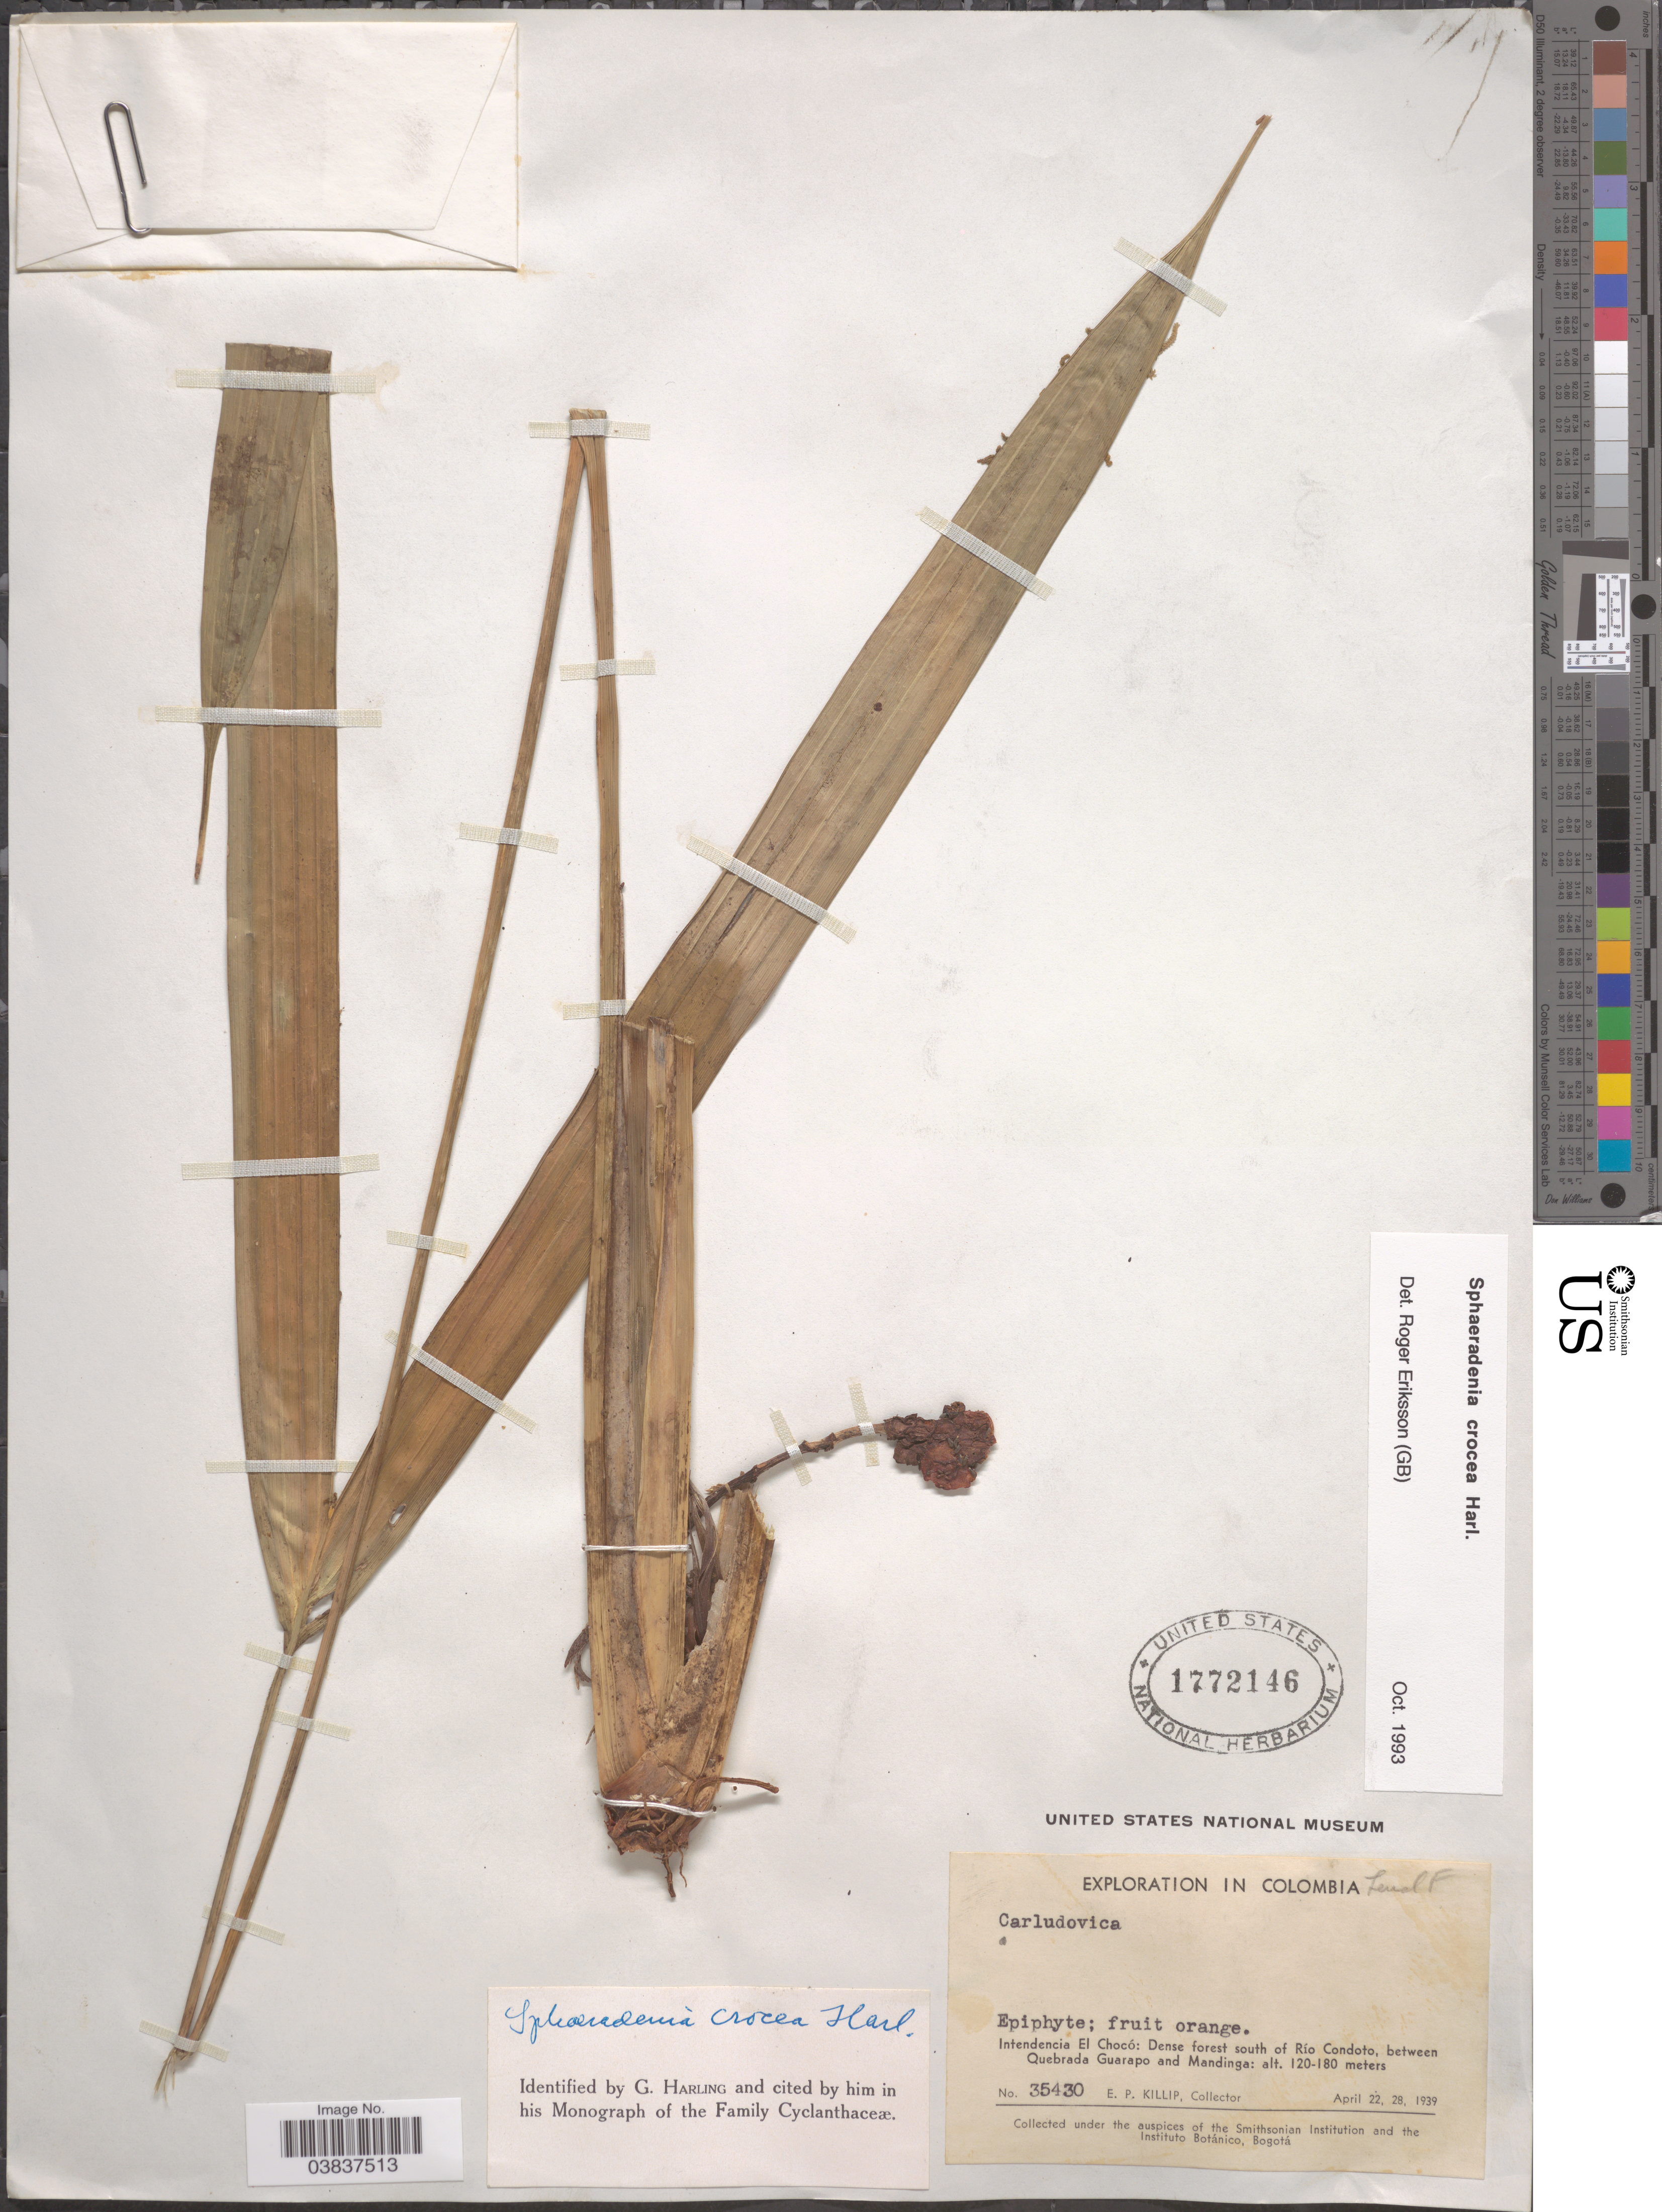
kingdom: Plantae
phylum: Tracheophyta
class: Liliopsida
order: Pandanales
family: Cyclanthaceae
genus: Sphaeradenia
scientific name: Sphaeradenia crocea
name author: Harling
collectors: E. P. Killip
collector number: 35430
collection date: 1939-04-22/1939-04-28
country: Colombia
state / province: Chocó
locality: Intendencia El Chocó; Dense forest south of Río Condoto, between Quebrada Guarapo and Mandinga.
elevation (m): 120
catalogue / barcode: US 1772146